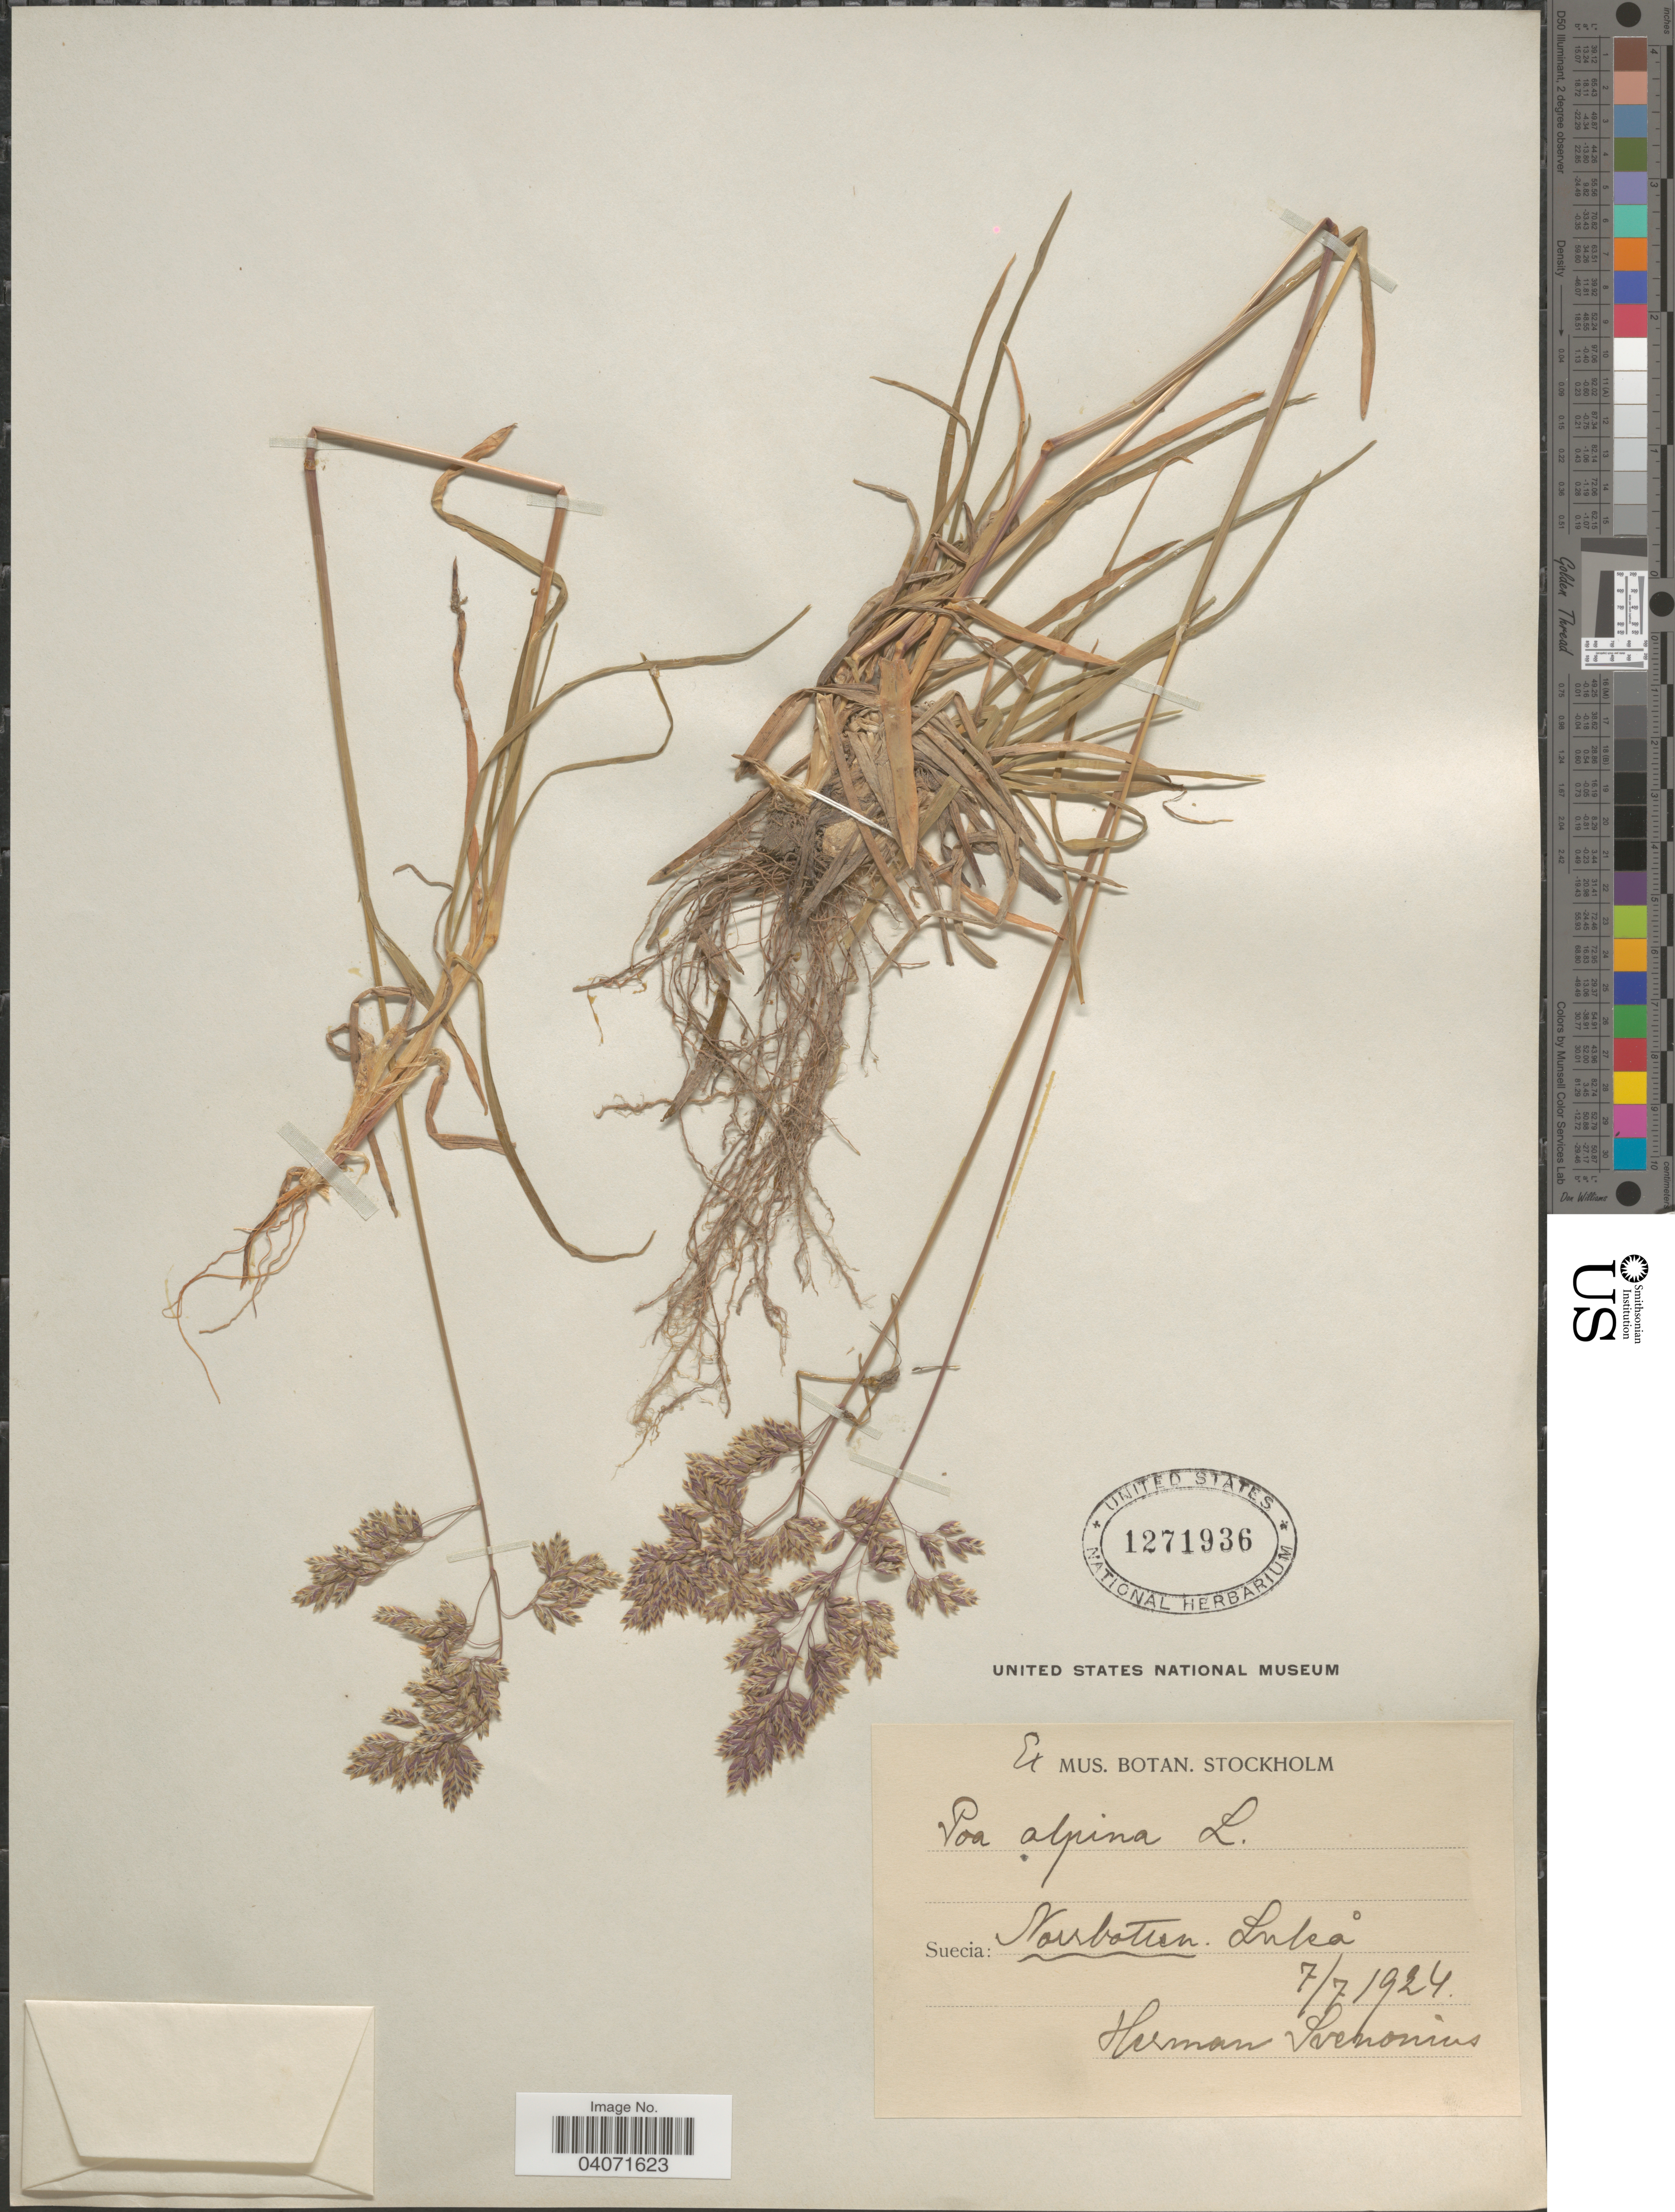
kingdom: Plantae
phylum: Tracheophyta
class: Liliopsida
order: Poales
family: Poaceae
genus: Poa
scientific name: Poa alpina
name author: L.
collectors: H. Svenonius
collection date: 1924-07-07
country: Sweden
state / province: Norrbotten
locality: Suecia: Norrbotten. Luleå.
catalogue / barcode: US 1271936